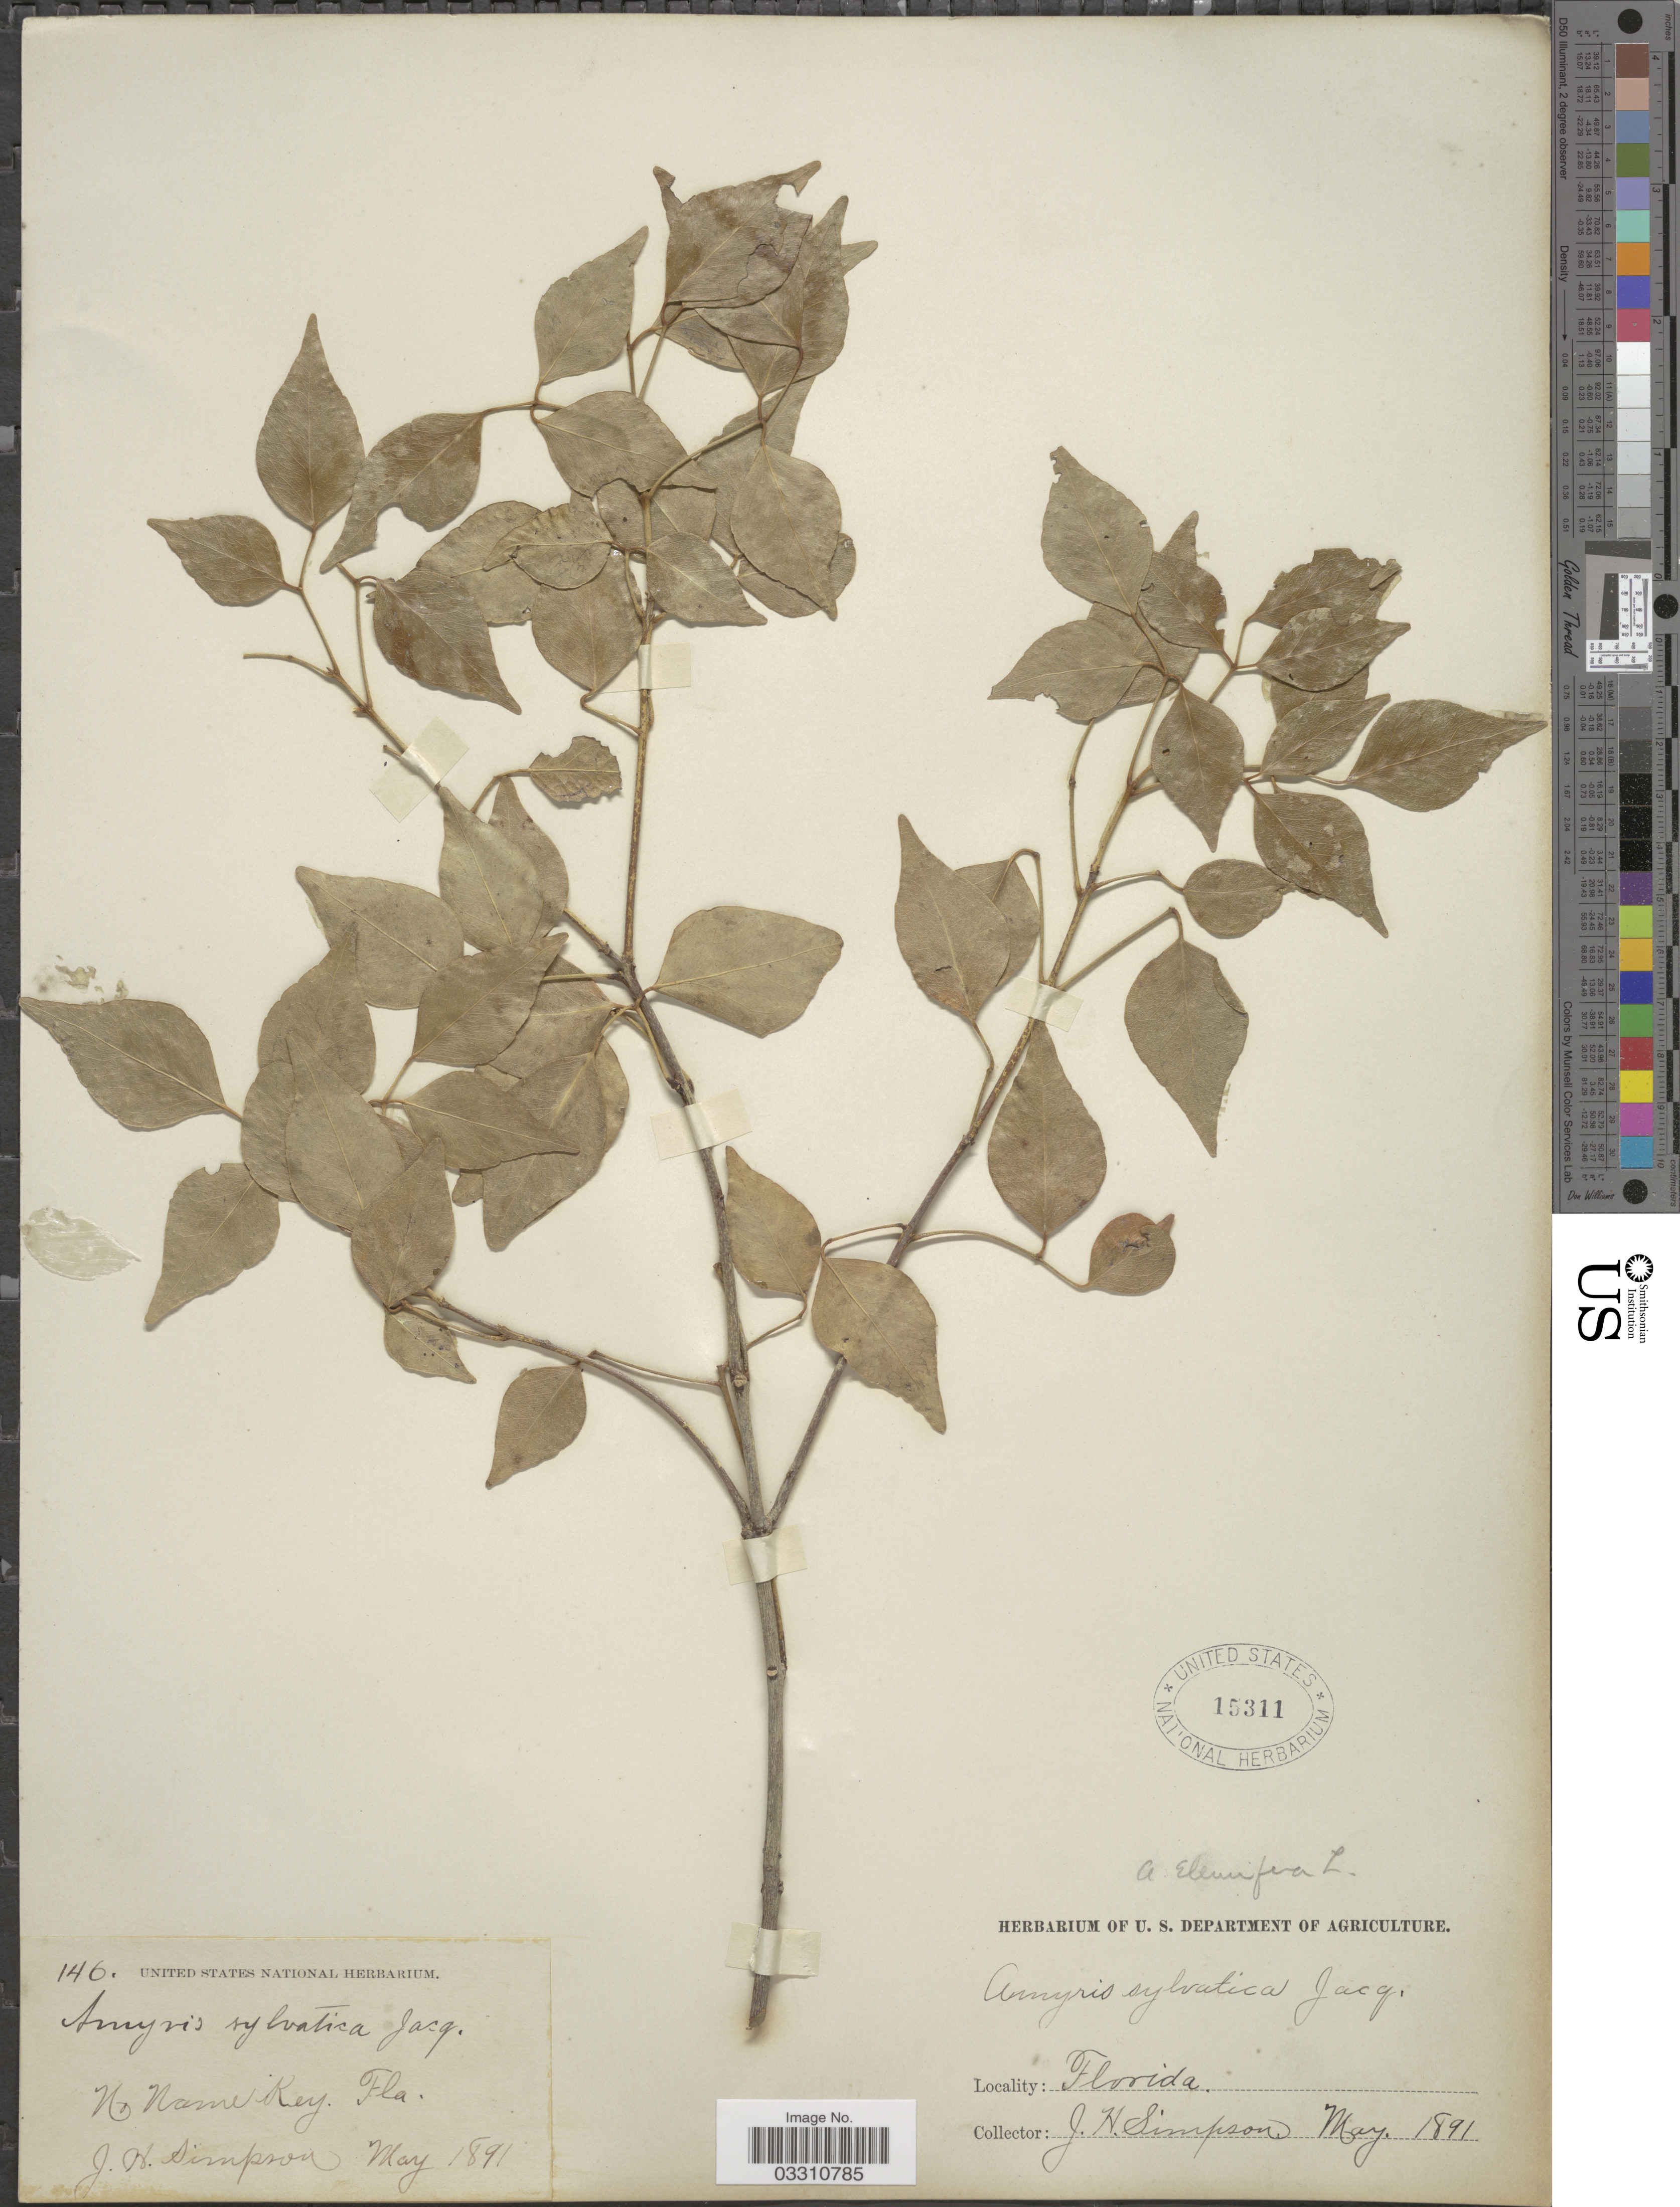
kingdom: Plantae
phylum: Tracheophyta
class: Magnoliopsida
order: Sapindales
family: Rutaceae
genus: Amyris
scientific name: Amyris elemifera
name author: L.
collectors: J. H. Simpson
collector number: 146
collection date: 1891-05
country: United States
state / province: Florida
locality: No Name Key.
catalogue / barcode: US 15311